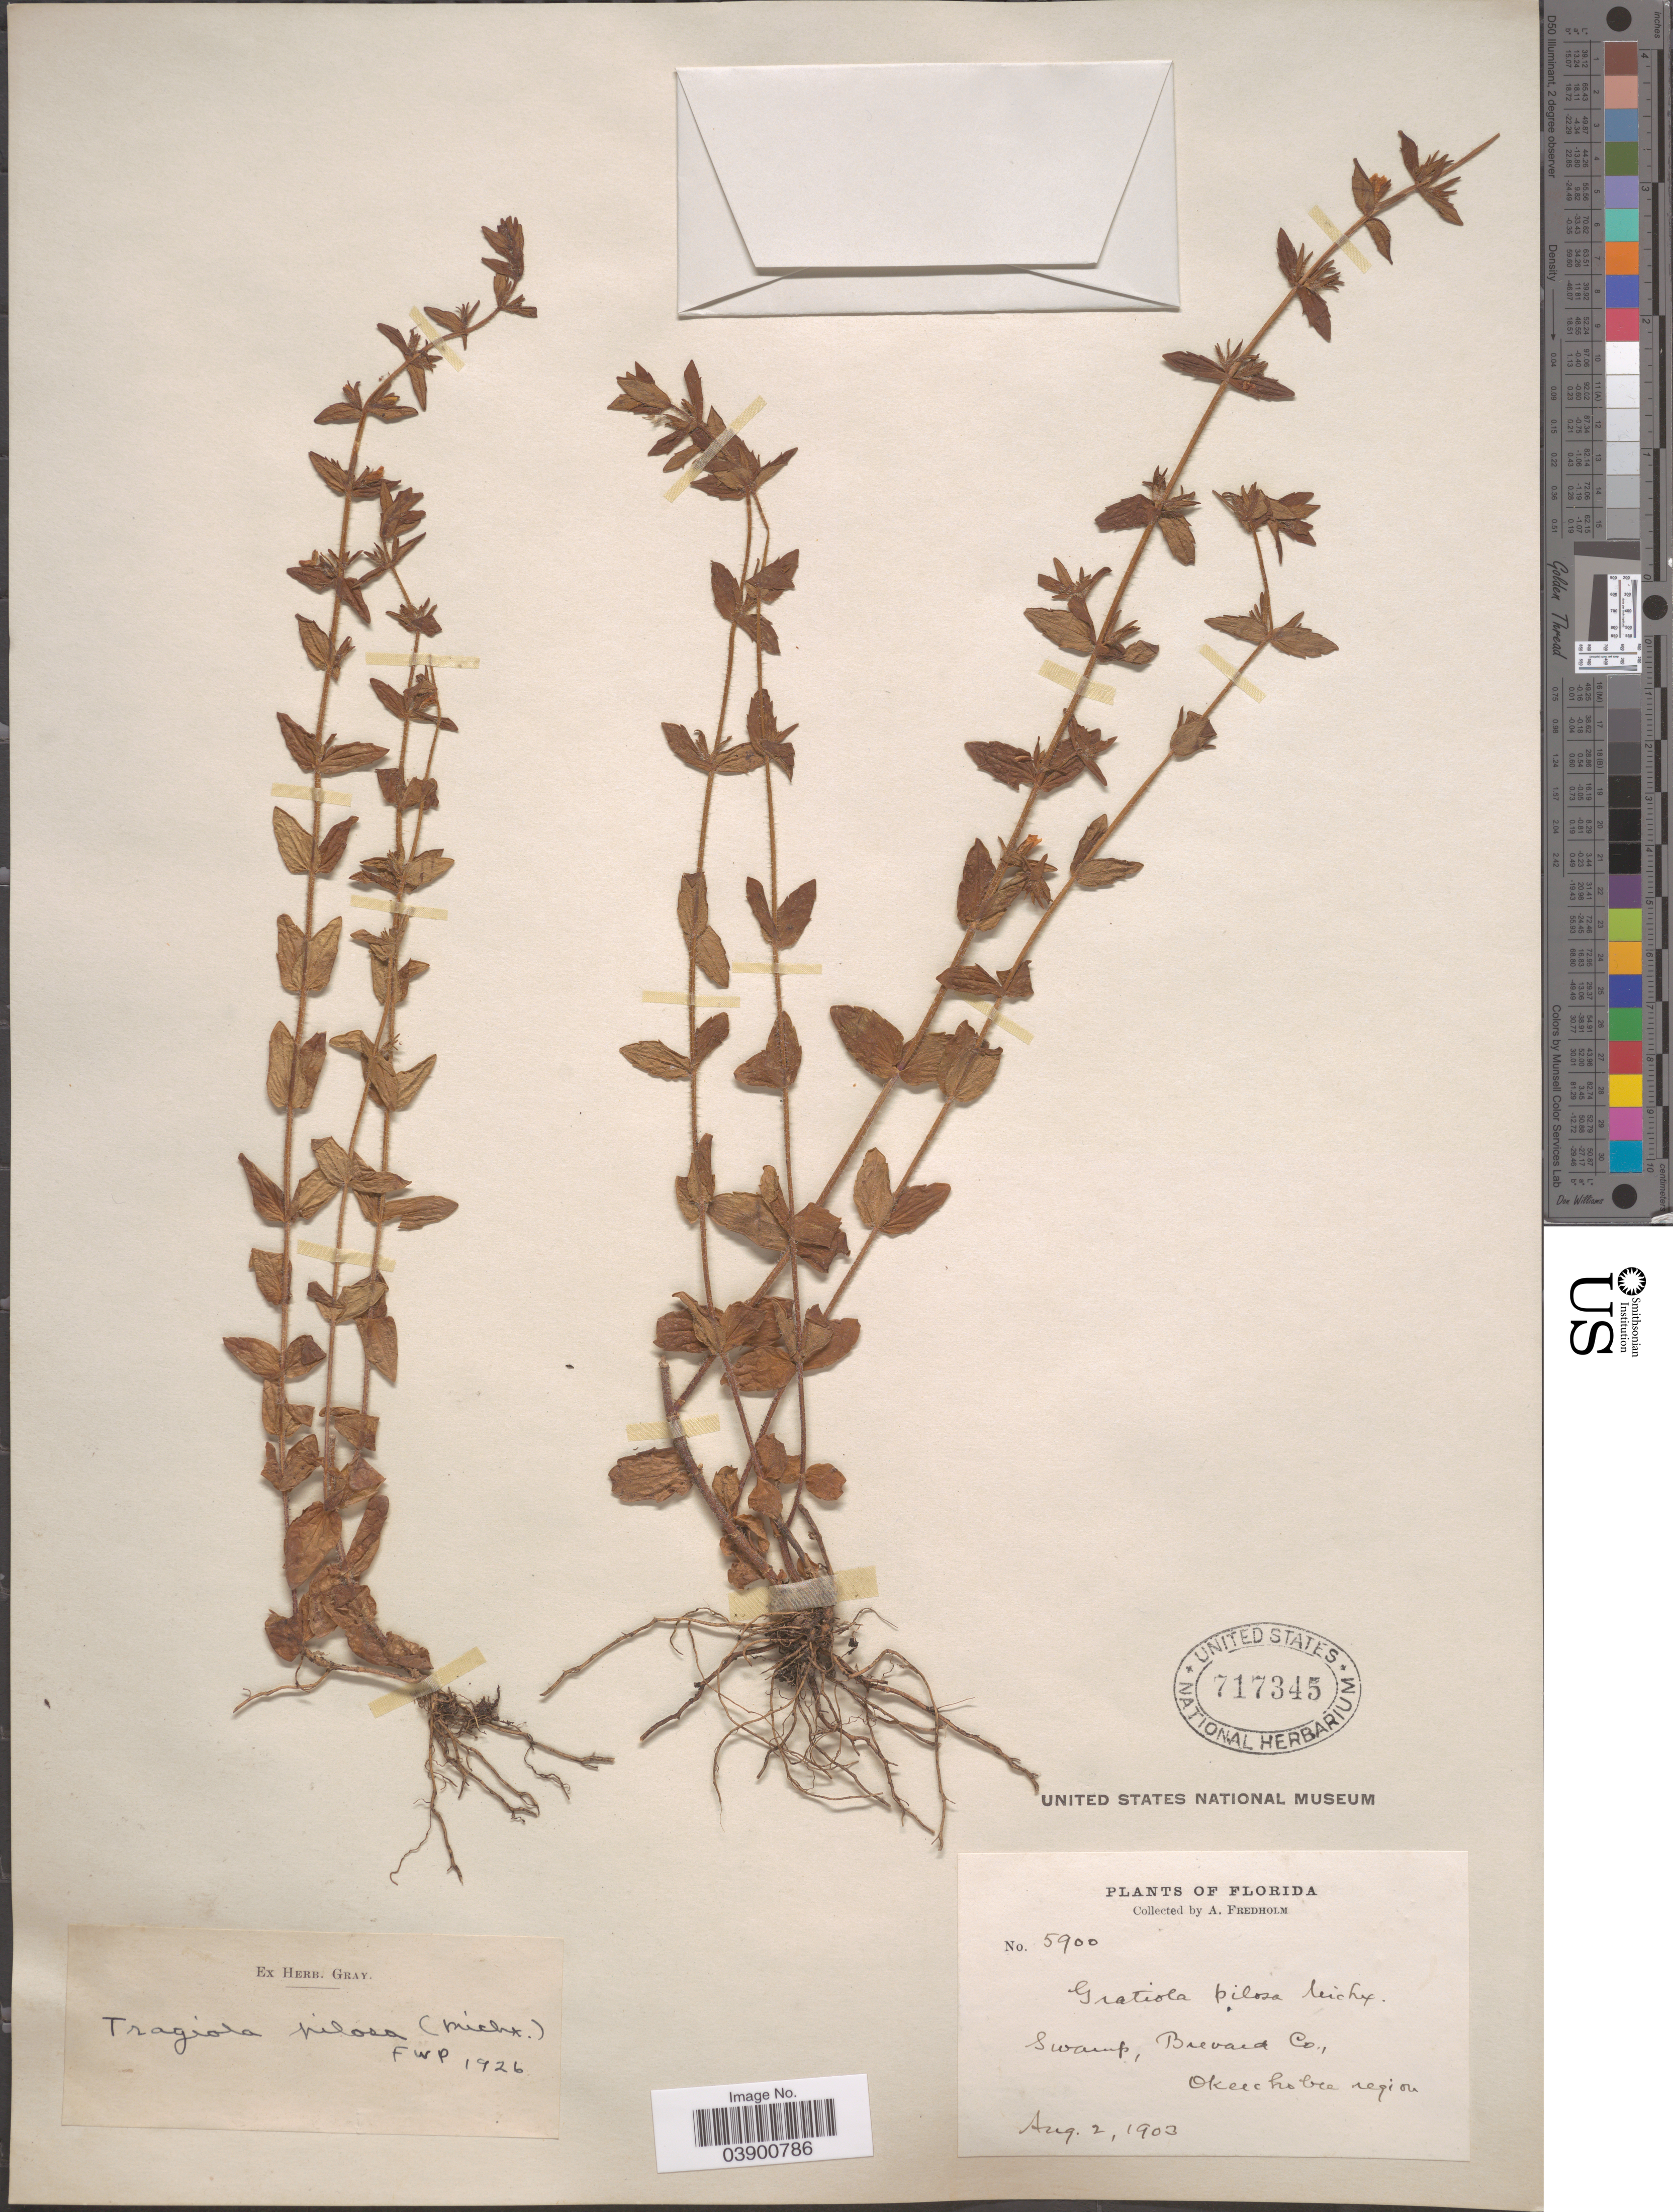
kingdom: Plantae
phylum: Tracheophyta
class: Magnoliopsida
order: Lamiales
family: Plantaginaceae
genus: Gratiola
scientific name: Gratiola pilosa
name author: Michx.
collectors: A. Fredholm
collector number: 5900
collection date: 1903-08-02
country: United States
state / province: Florida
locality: Brevard Co., Okeechobee region.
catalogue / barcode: US 717345